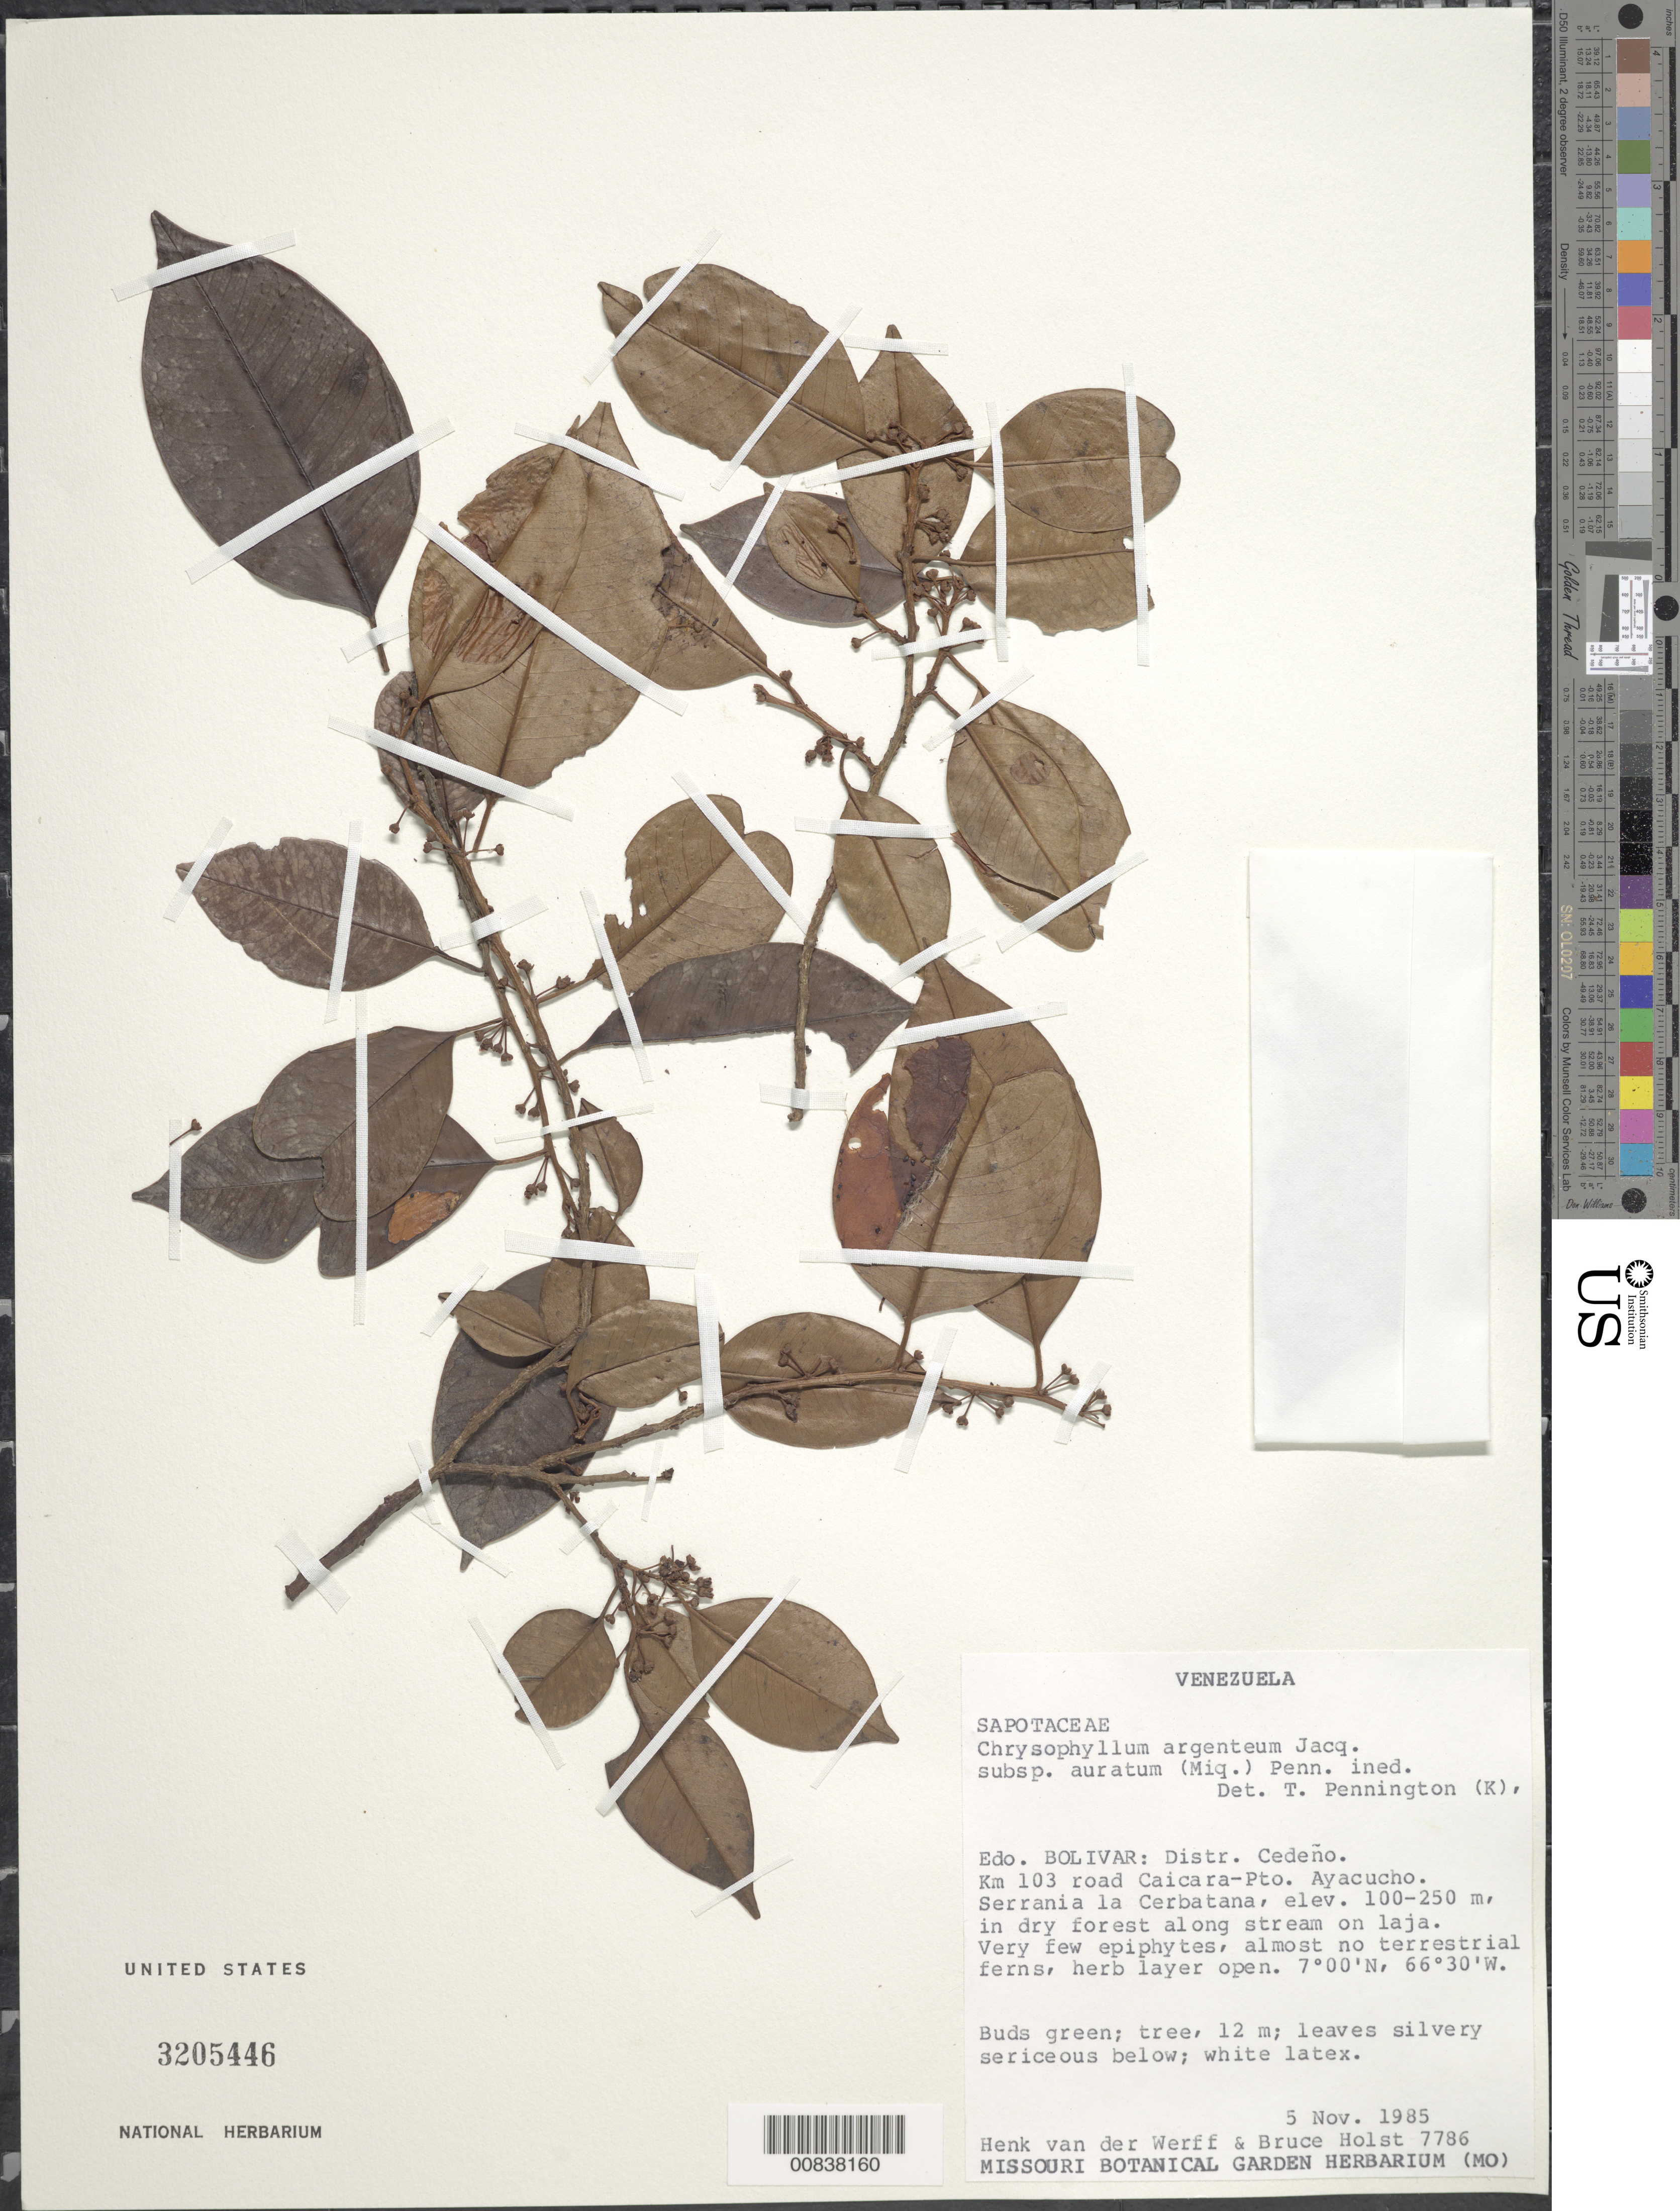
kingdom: Plantae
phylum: Tracheophyta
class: Magnoliopsida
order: Ericales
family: Sapotaceae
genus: Chrysophyllum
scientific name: Chrysophyllum argenteum subsp. auratum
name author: (Miq.) T.D. Penn.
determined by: Pennington, T. D., (K)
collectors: H. van der Werff & B. Holst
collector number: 7786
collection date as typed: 5-Nov-85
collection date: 1985-11-05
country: Venezuela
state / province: Bolívar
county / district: Cedeño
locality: Caicara del Orinoco - Puerto Ayacucho carretera, km 103, Serrania la Cerbatana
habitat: Dry forest along stream on laja; very few epiphytes, almost no terretrial ferns, herb layer open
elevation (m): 100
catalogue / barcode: US 3205446